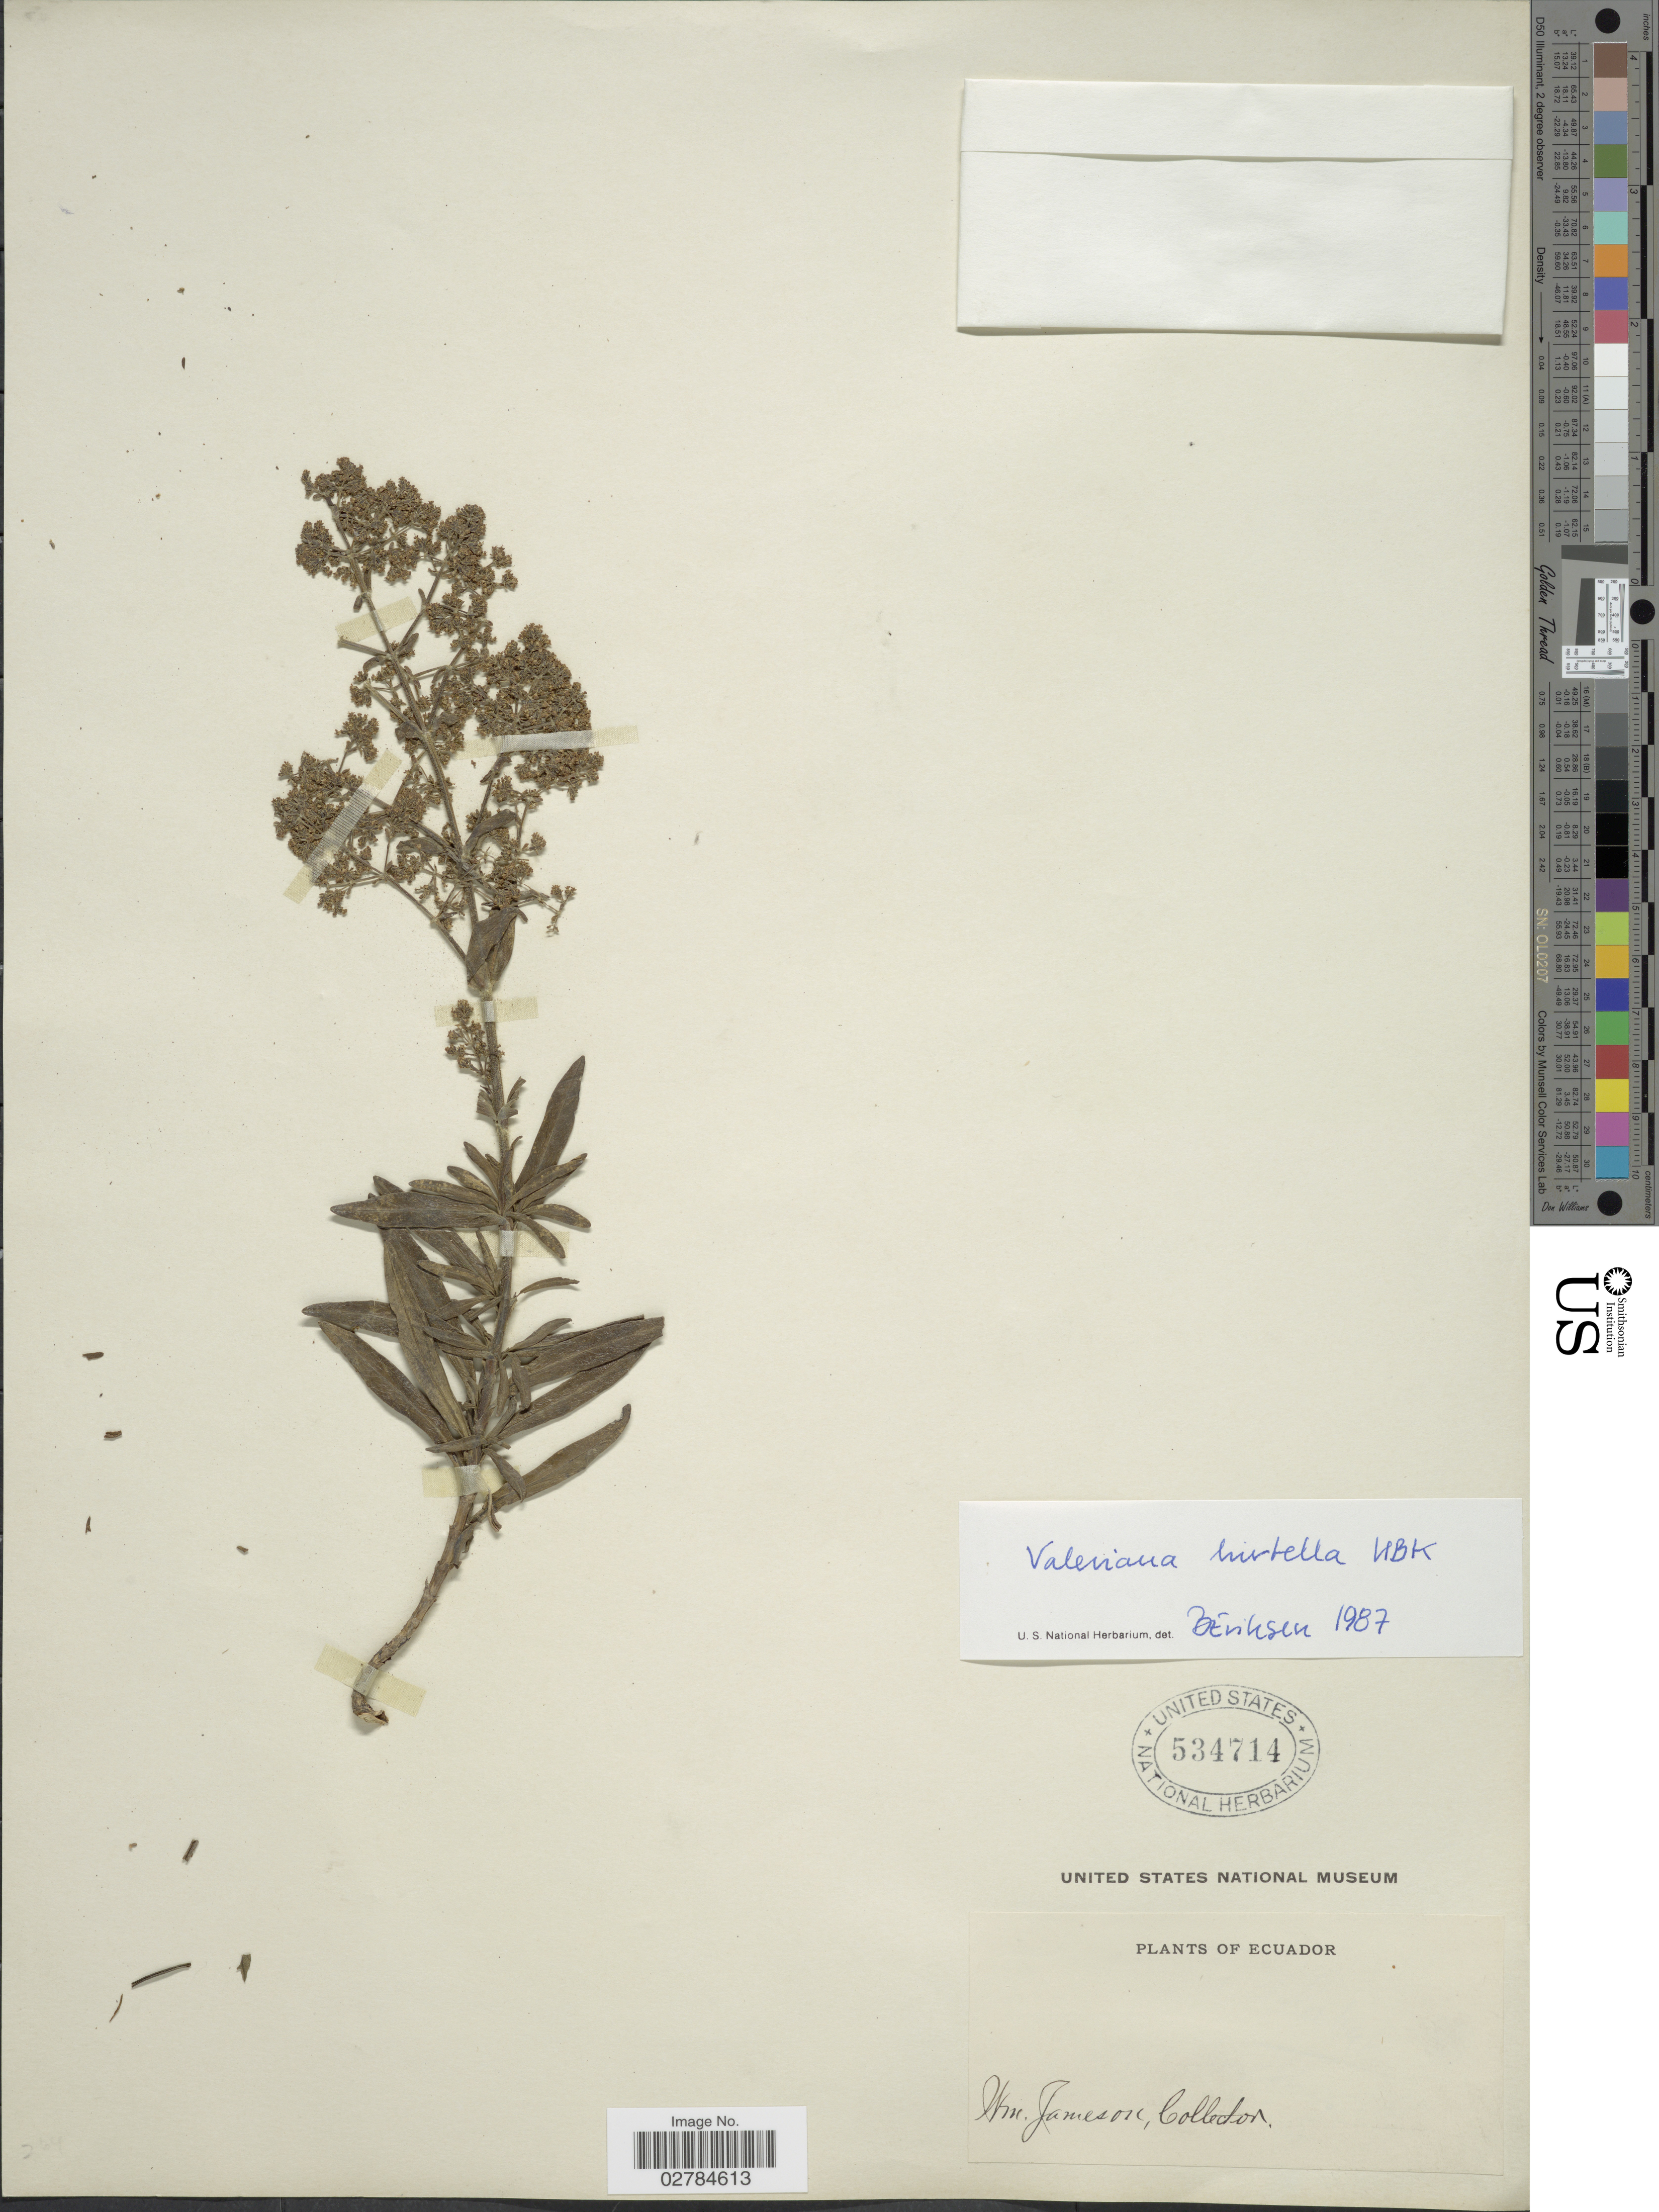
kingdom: Plantae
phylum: Tracheophyta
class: Magnoliopsida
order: Dipsacales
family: Caprifoliaceae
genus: Valeriana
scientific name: Valeriana hirtella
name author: Kunth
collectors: W. Jameson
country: Ecuador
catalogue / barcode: US 534714